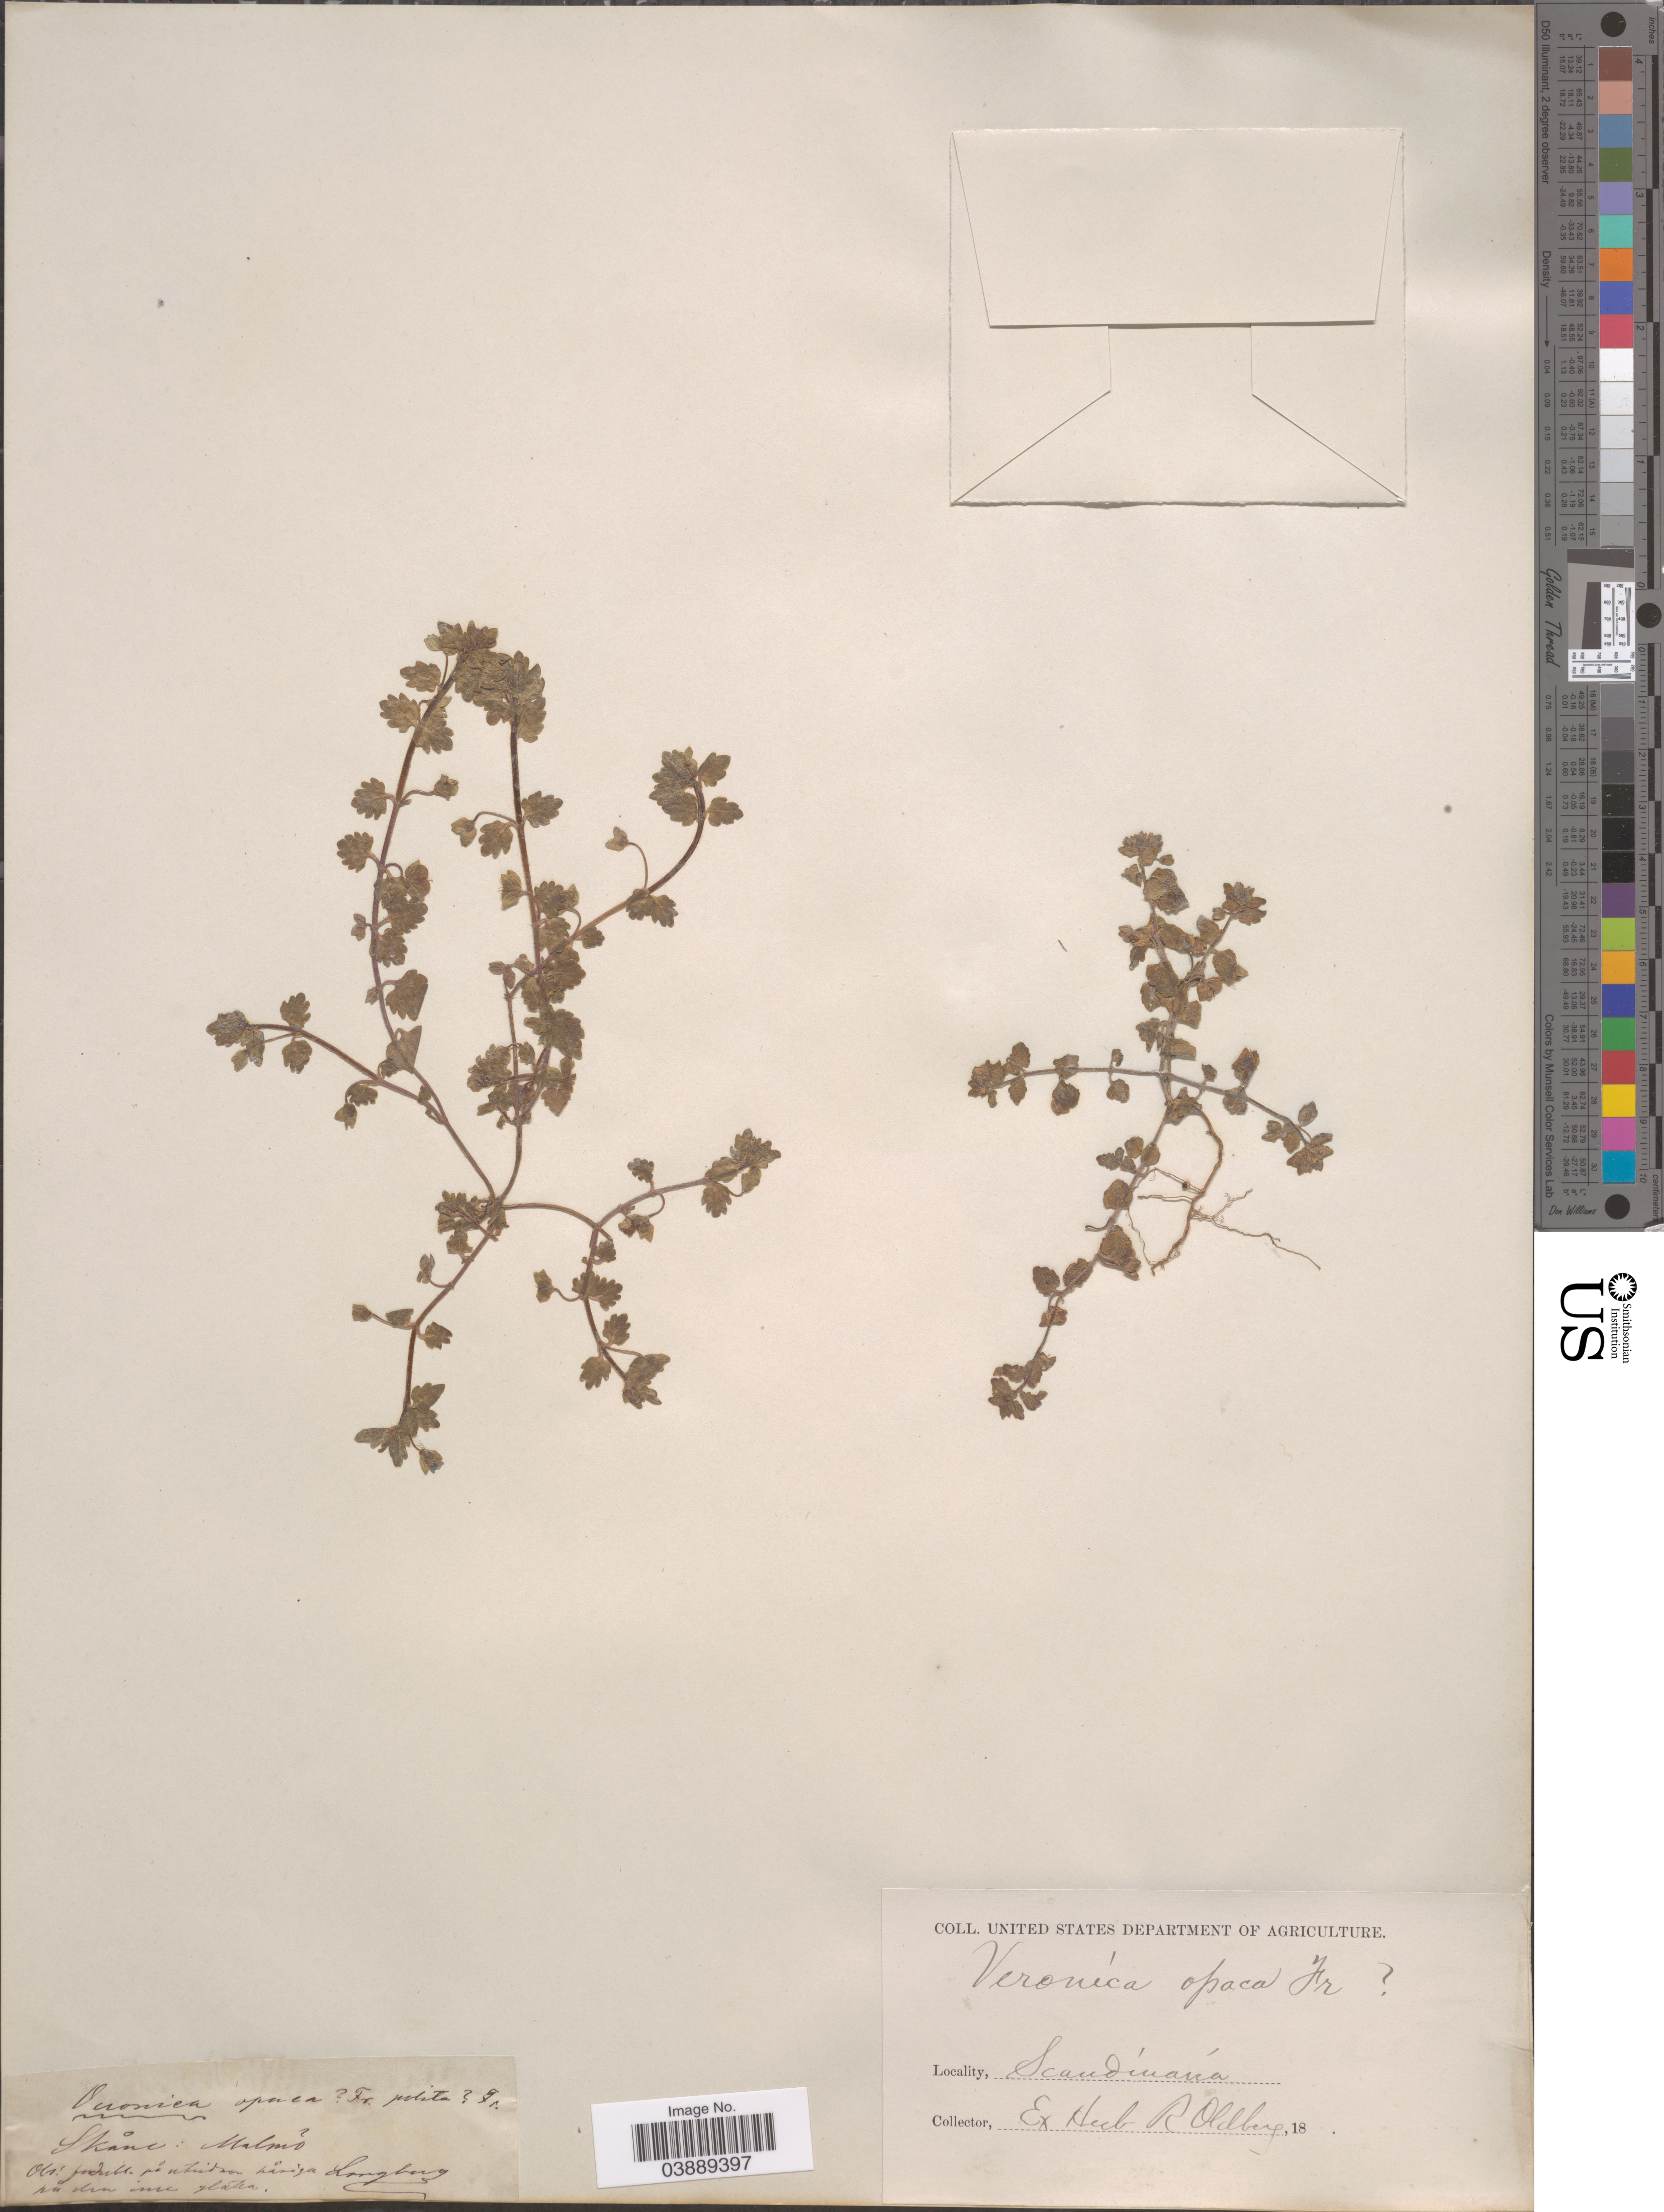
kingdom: Plantae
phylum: Tracheophyta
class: Magnoliopsida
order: Lamiales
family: Plantaginaceae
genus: Veronica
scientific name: Veronica opaca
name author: Fr. a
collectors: ex herb. R. Oldberg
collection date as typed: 18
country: Sweden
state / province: Skåne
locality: Malmo. Scandinavia.